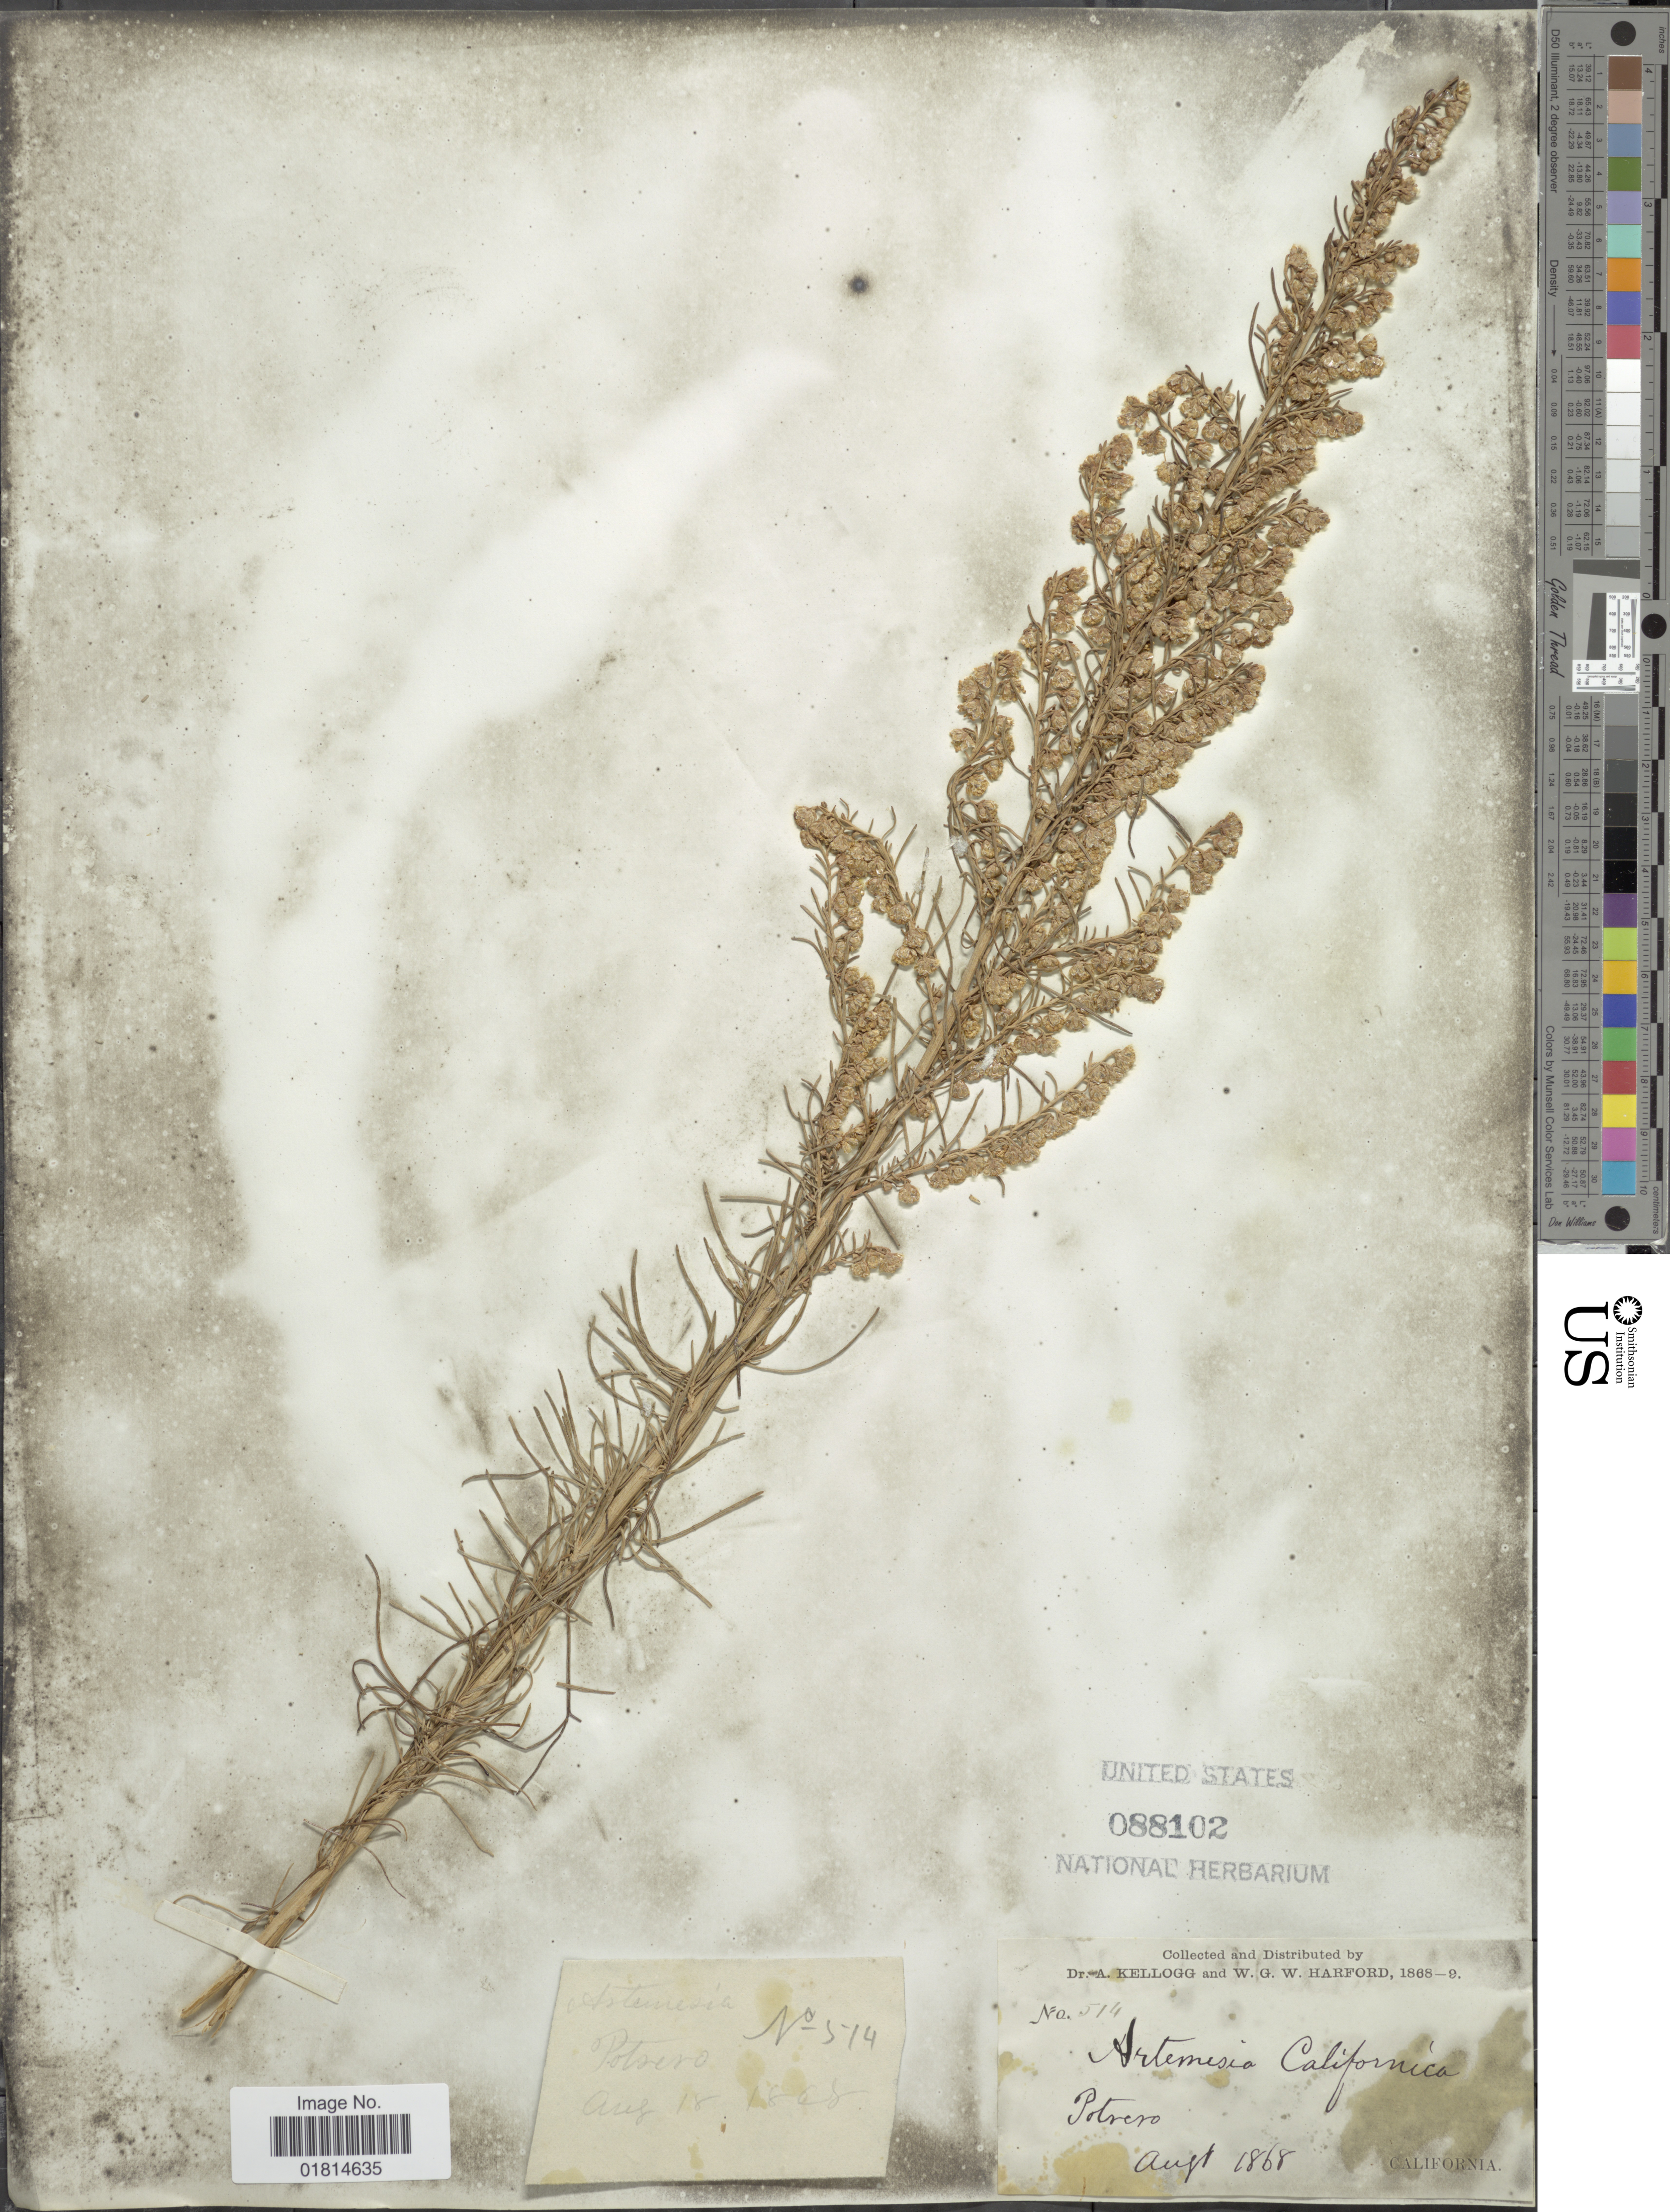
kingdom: Plantae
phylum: Tracheophyta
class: Magnoliopsida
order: Asterales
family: Asteraceae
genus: Artemisia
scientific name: Artemisia californica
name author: Less.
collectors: A. Kellogg & W. G. W. Harford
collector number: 514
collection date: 1868-08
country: United States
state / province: California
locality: Potrero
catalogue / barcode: US 88102